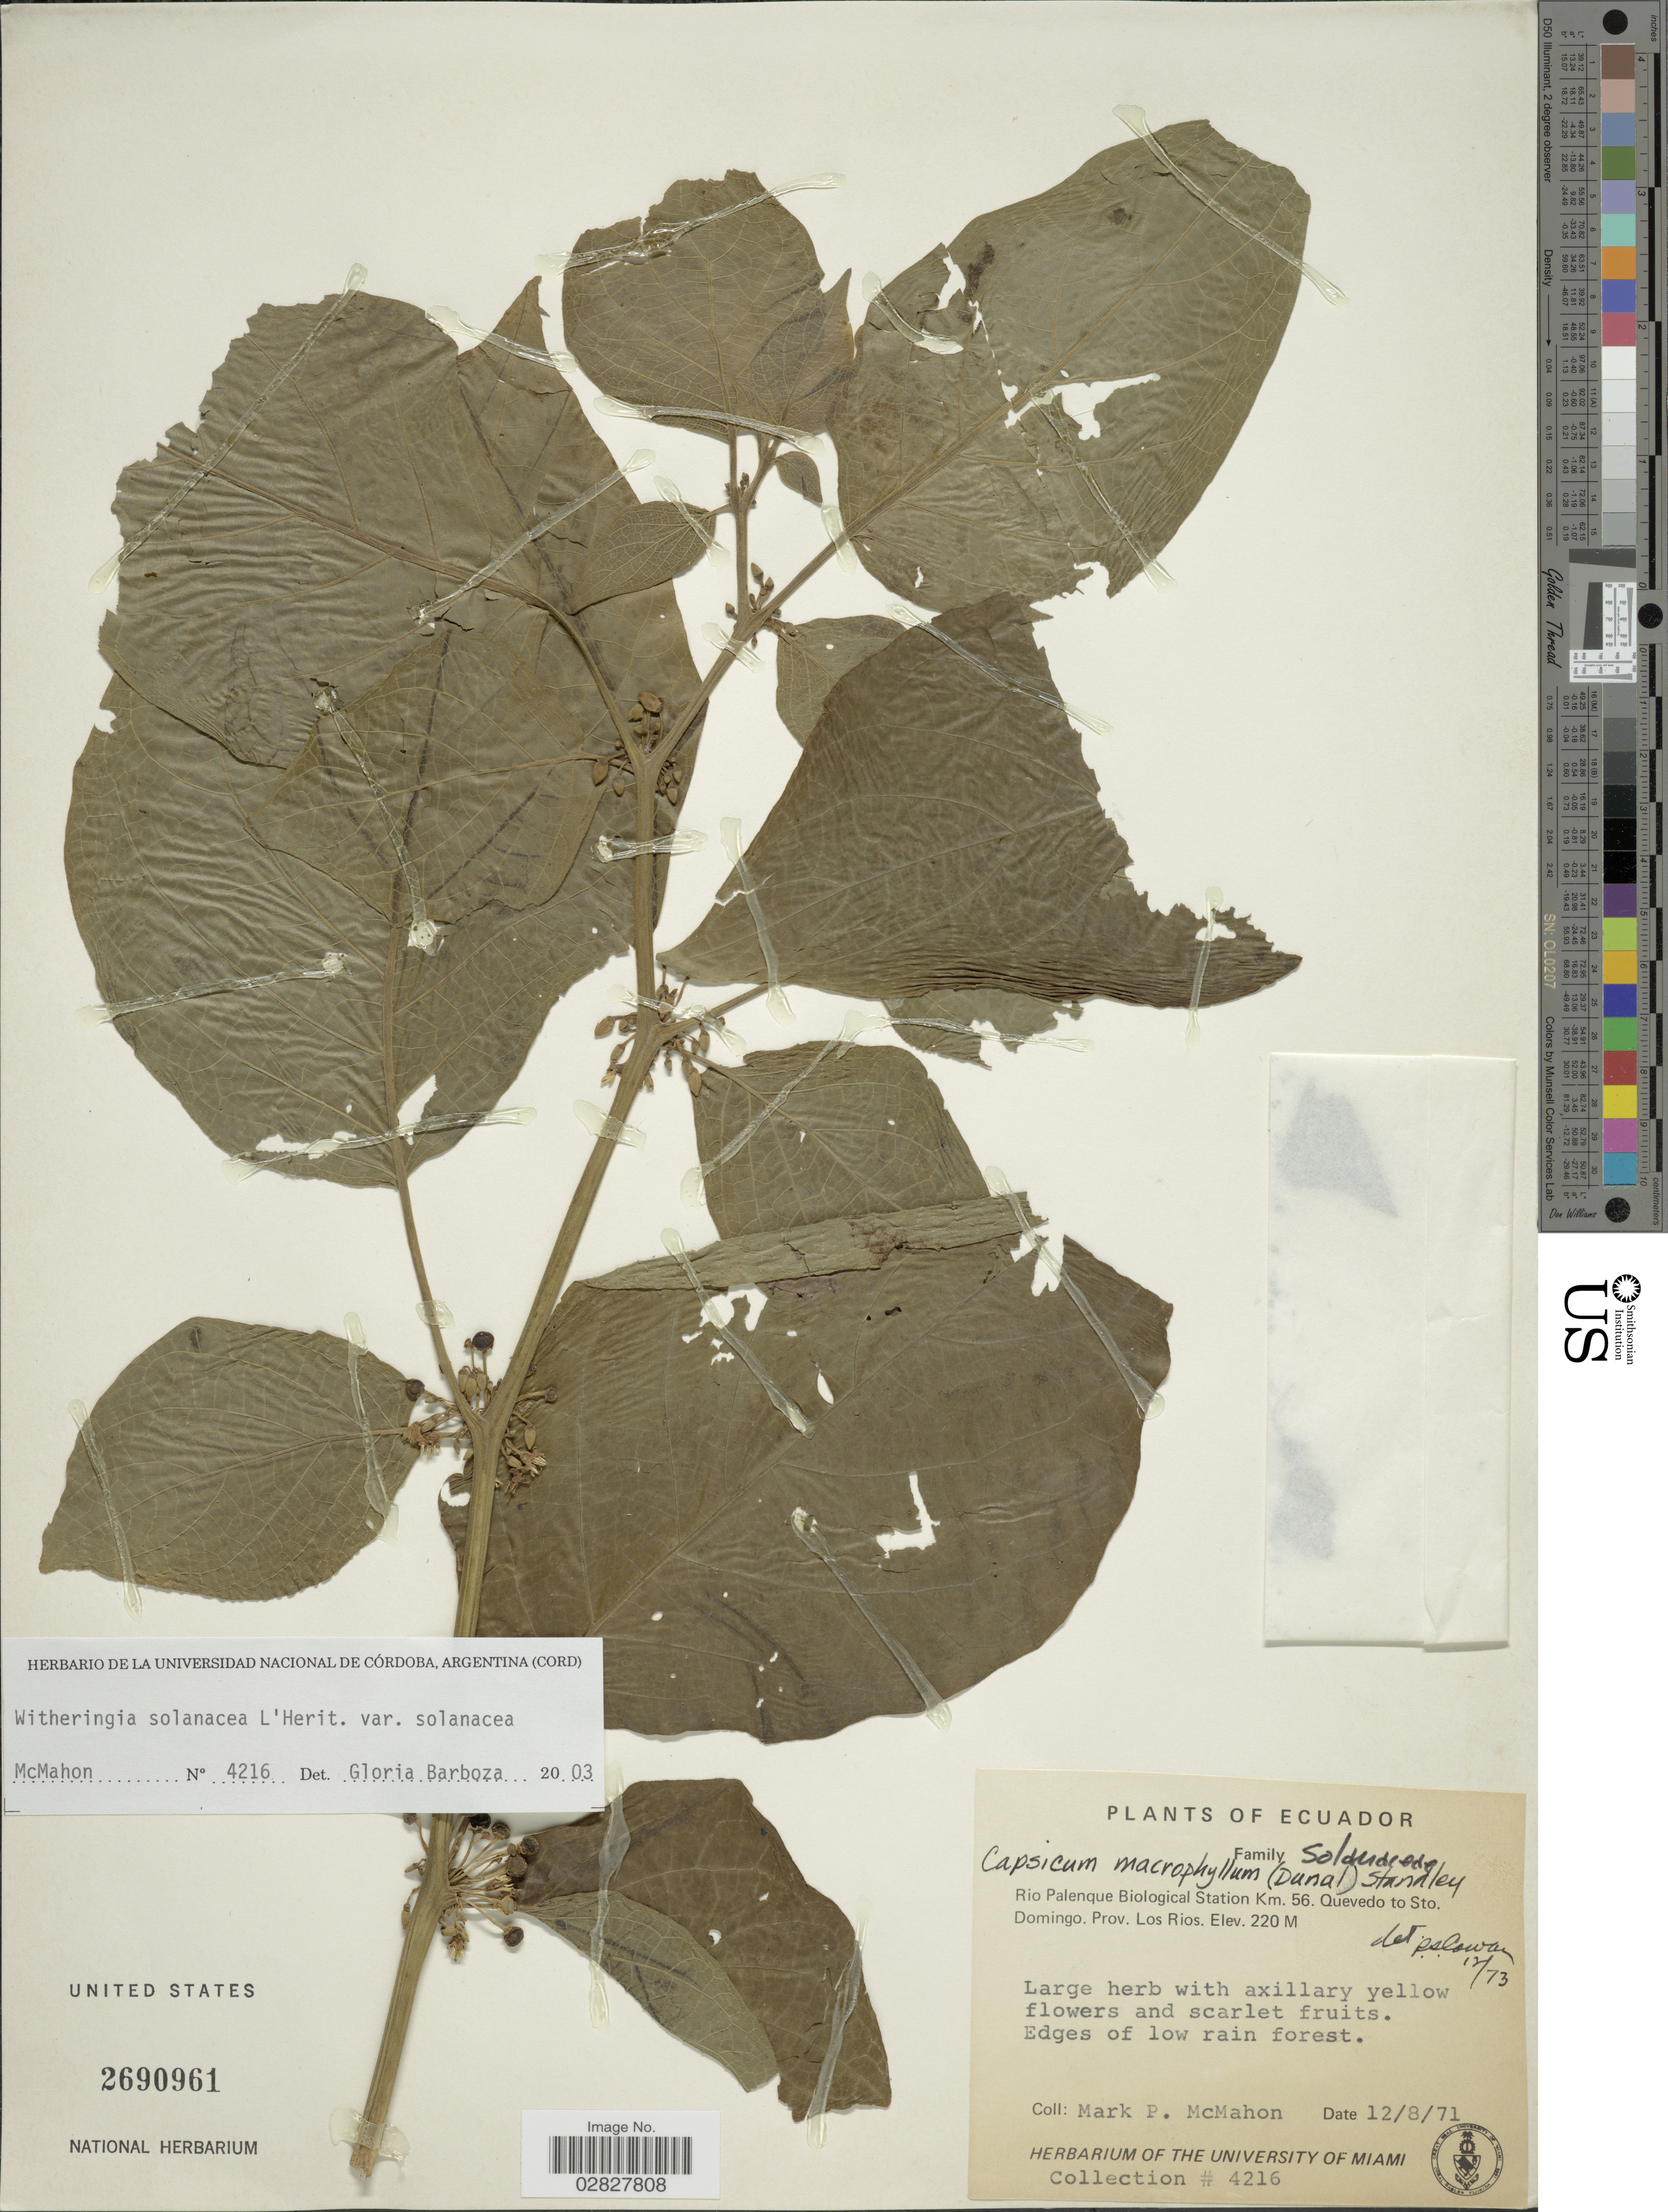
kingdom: Plantae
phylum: Tracheophyta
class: Magnoliopsida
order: Solanales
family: Solanaceae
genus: Witheringia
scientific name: Witheringia solanacea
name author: L'Hér.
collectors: M. McMahon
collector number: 4216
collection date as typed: Transcribed d/m/y: 12/8/71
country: Ecuador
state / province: Los Ríos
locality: Rio Palenque Biological Station, Km 56 Quevedo to Sto. Domingo, Prov. Los Rios.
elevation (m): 220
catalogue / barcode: US 2690961